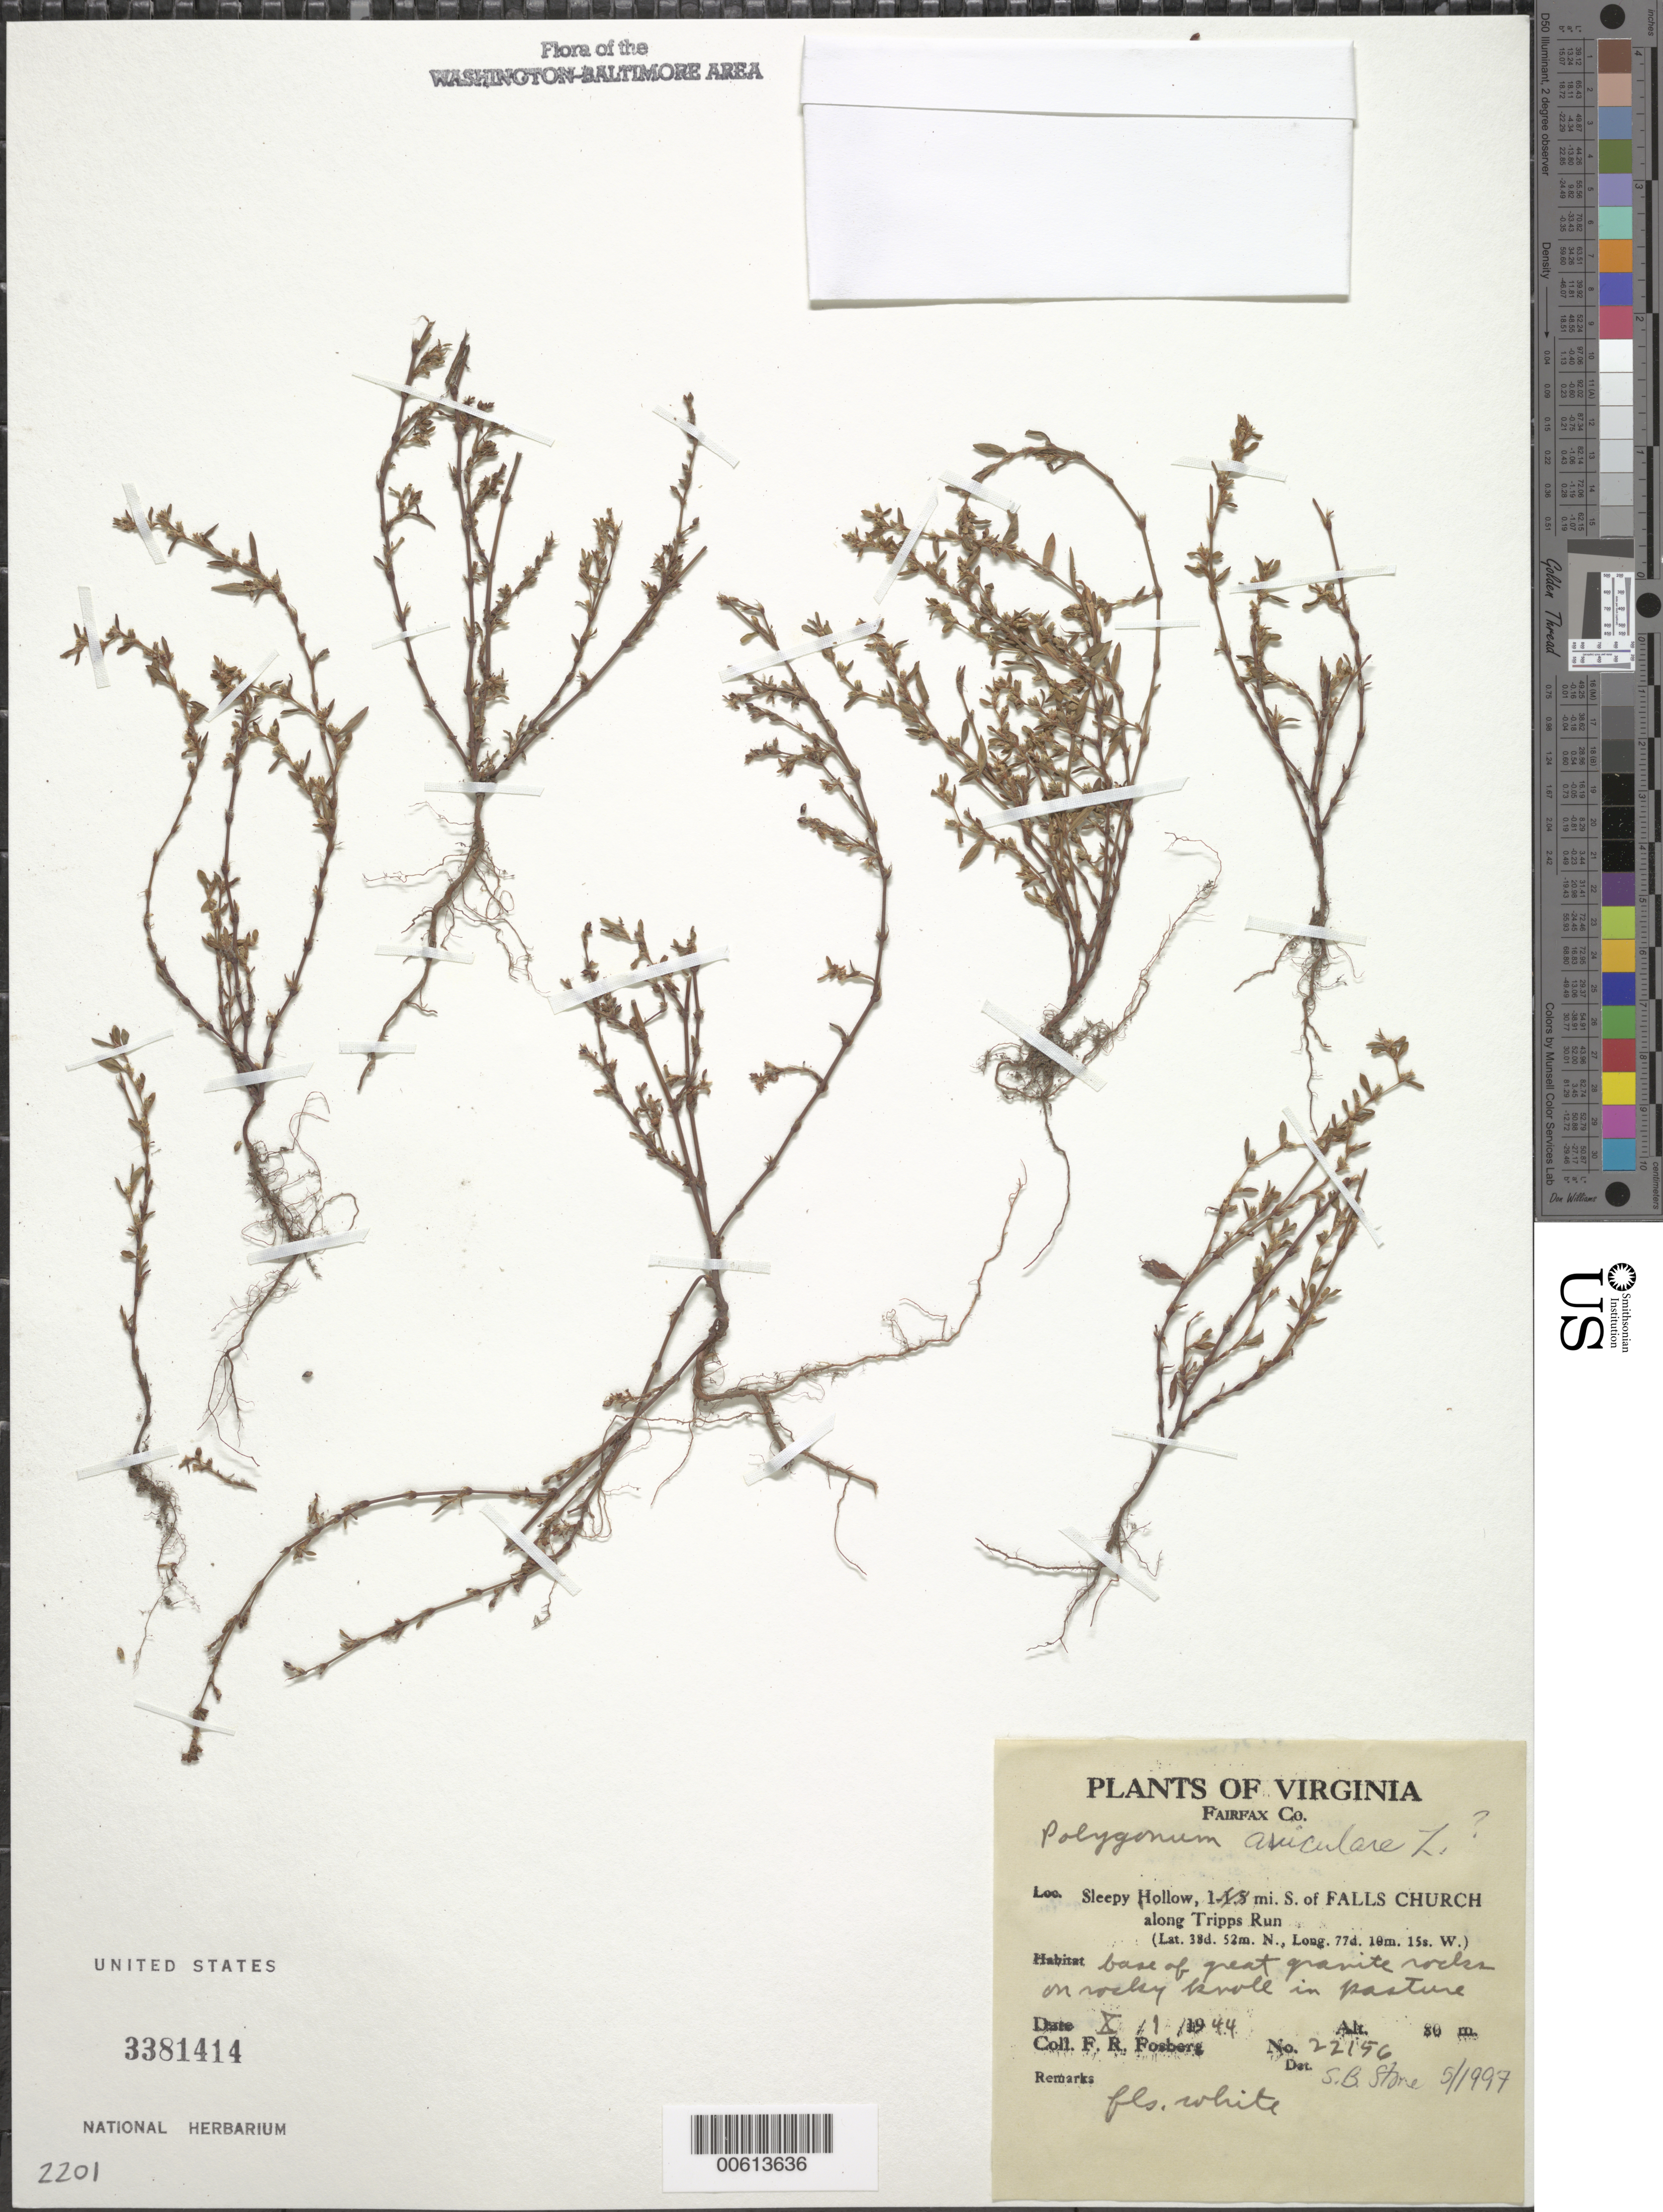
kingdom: Plantae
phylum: Tracheophyta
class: Magnoliopsida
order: Caryophyllales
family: Polygonaceae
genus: Polygonum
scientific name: Polygonum aviculare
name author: L.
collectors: F. R. Fosberg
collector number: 23156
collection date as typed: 01 Oct 1944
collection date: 1944-10-01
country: United States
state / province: Virginia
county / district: Fairfax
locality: Sleepy Hollow, S of Falls Church along Tripps Run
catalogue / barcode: US 3381414